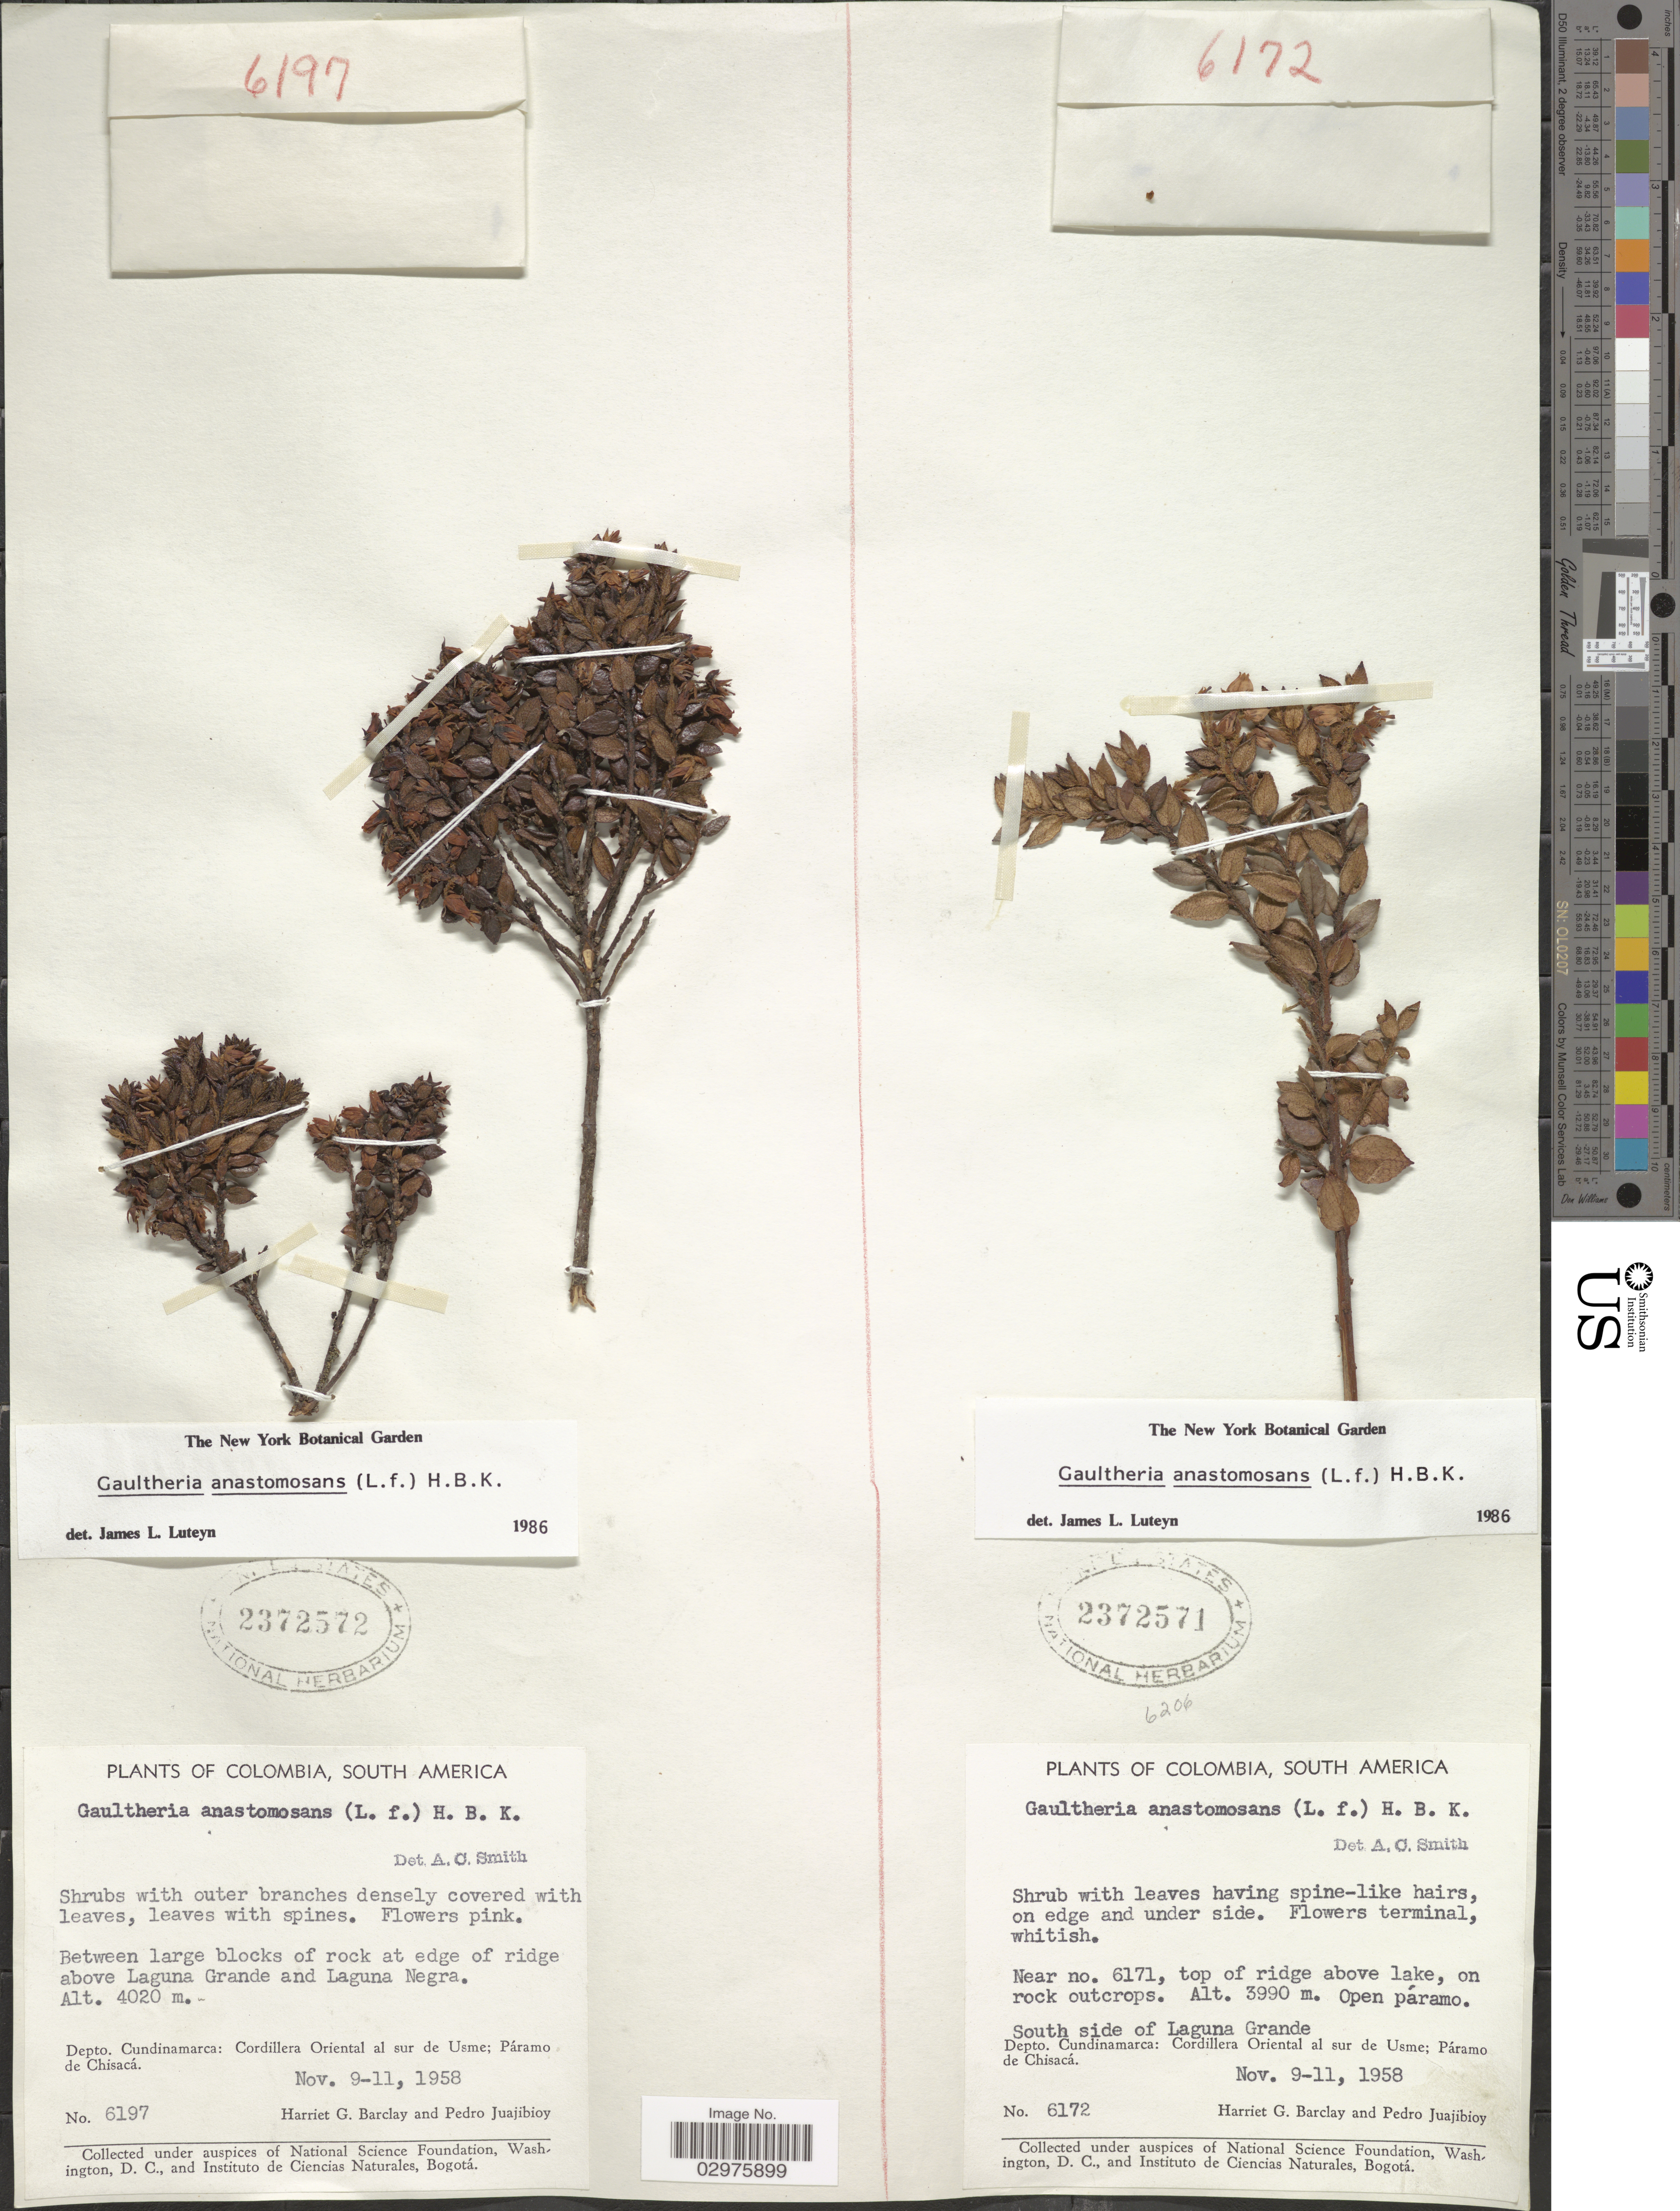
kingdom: Plantae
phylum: Tracheophyta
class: Magnoliopsida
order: Ericales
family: Ericaceae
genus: Gaultheria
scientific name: Gaultheria anastomosans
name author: (L. f.) Kunth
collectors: H. G. Barclay & P. Juajibioy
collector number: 6197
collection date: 1958-11-09/1958-11-11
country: Colombia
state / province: Cundinamarca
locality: Between large blocks of rock at edge of ridge above Laguna Grande and Laguna Negra. Depto. Cundinamarca: Cordillera Oriental al sur de Usme: Páramo de Chisqacá.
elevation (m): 4020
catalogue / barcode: US 2372572-2